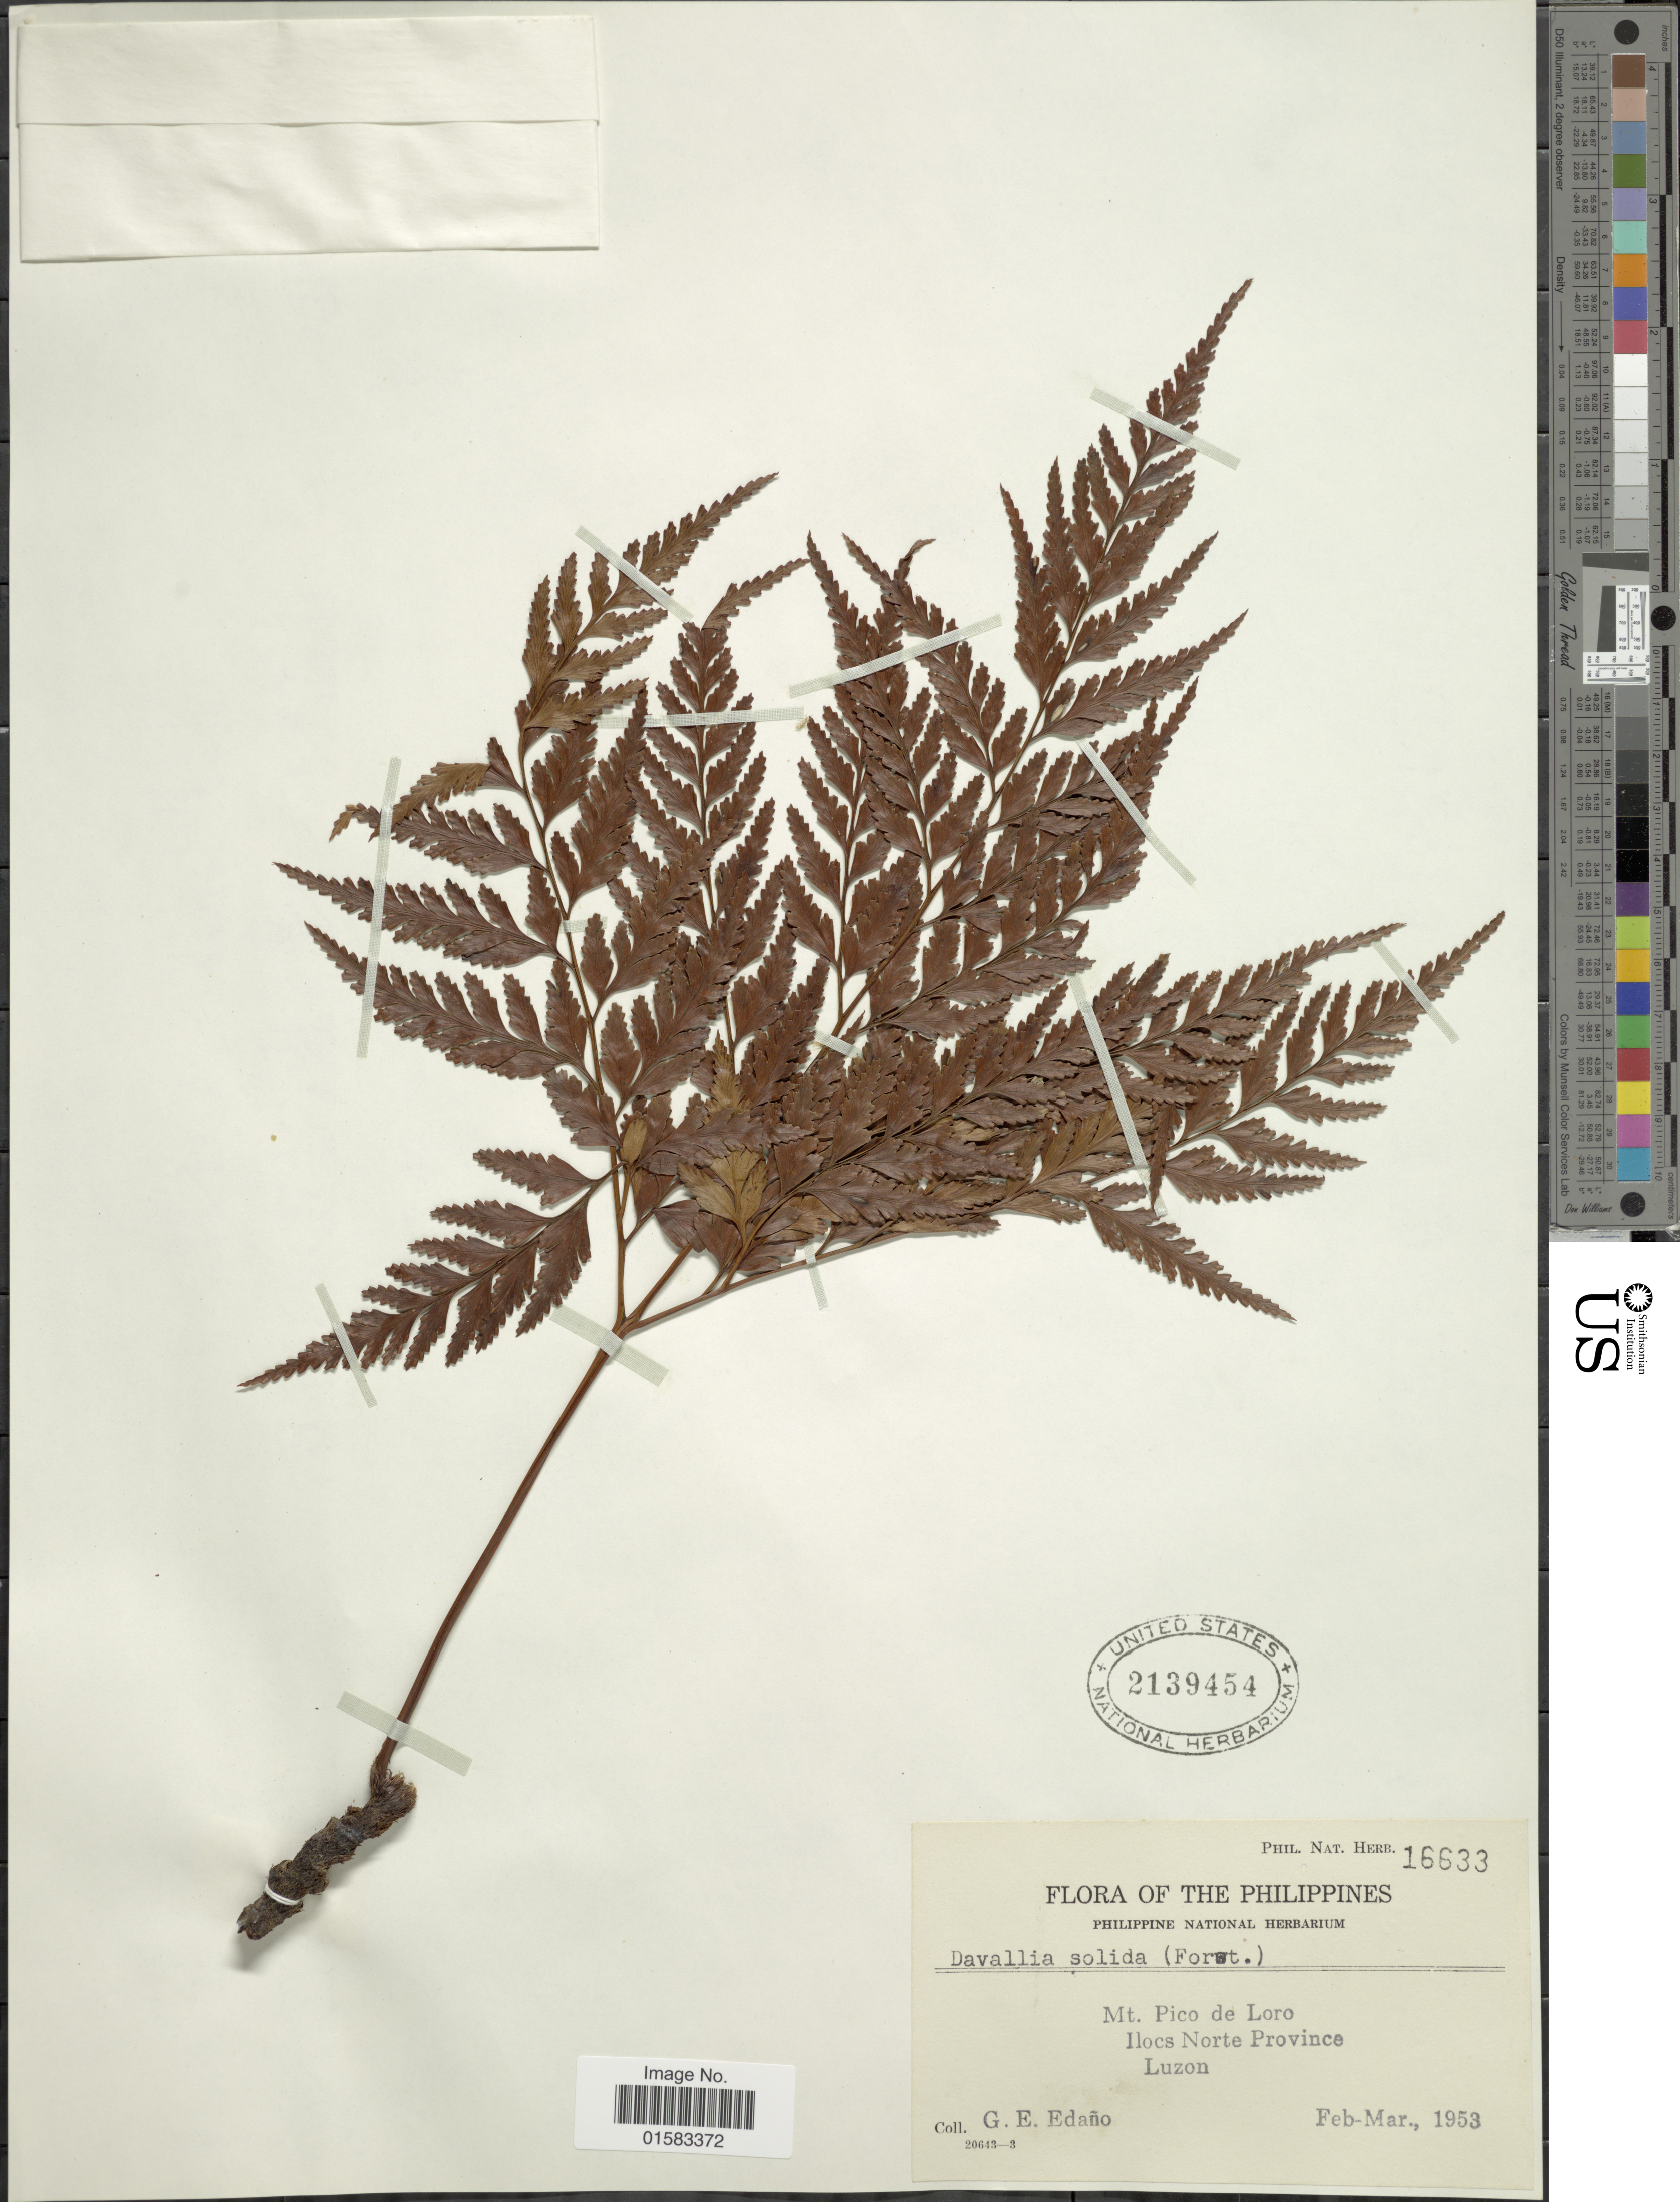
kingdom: Plantae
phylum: Tracheophyta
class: Polypodiopsida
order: Polypodiales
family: Davalliaceae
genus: Davallia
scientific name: Davallia solida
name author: (G. Forst.) Sw.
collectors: G. E. Edaño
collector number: Phil. Nat. Herb. 1663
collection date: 1953-02/1953-03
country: Philippines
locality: Mt. Pico de Loro, Ilocs Norte Province, Luzon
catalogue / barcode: US 2139454